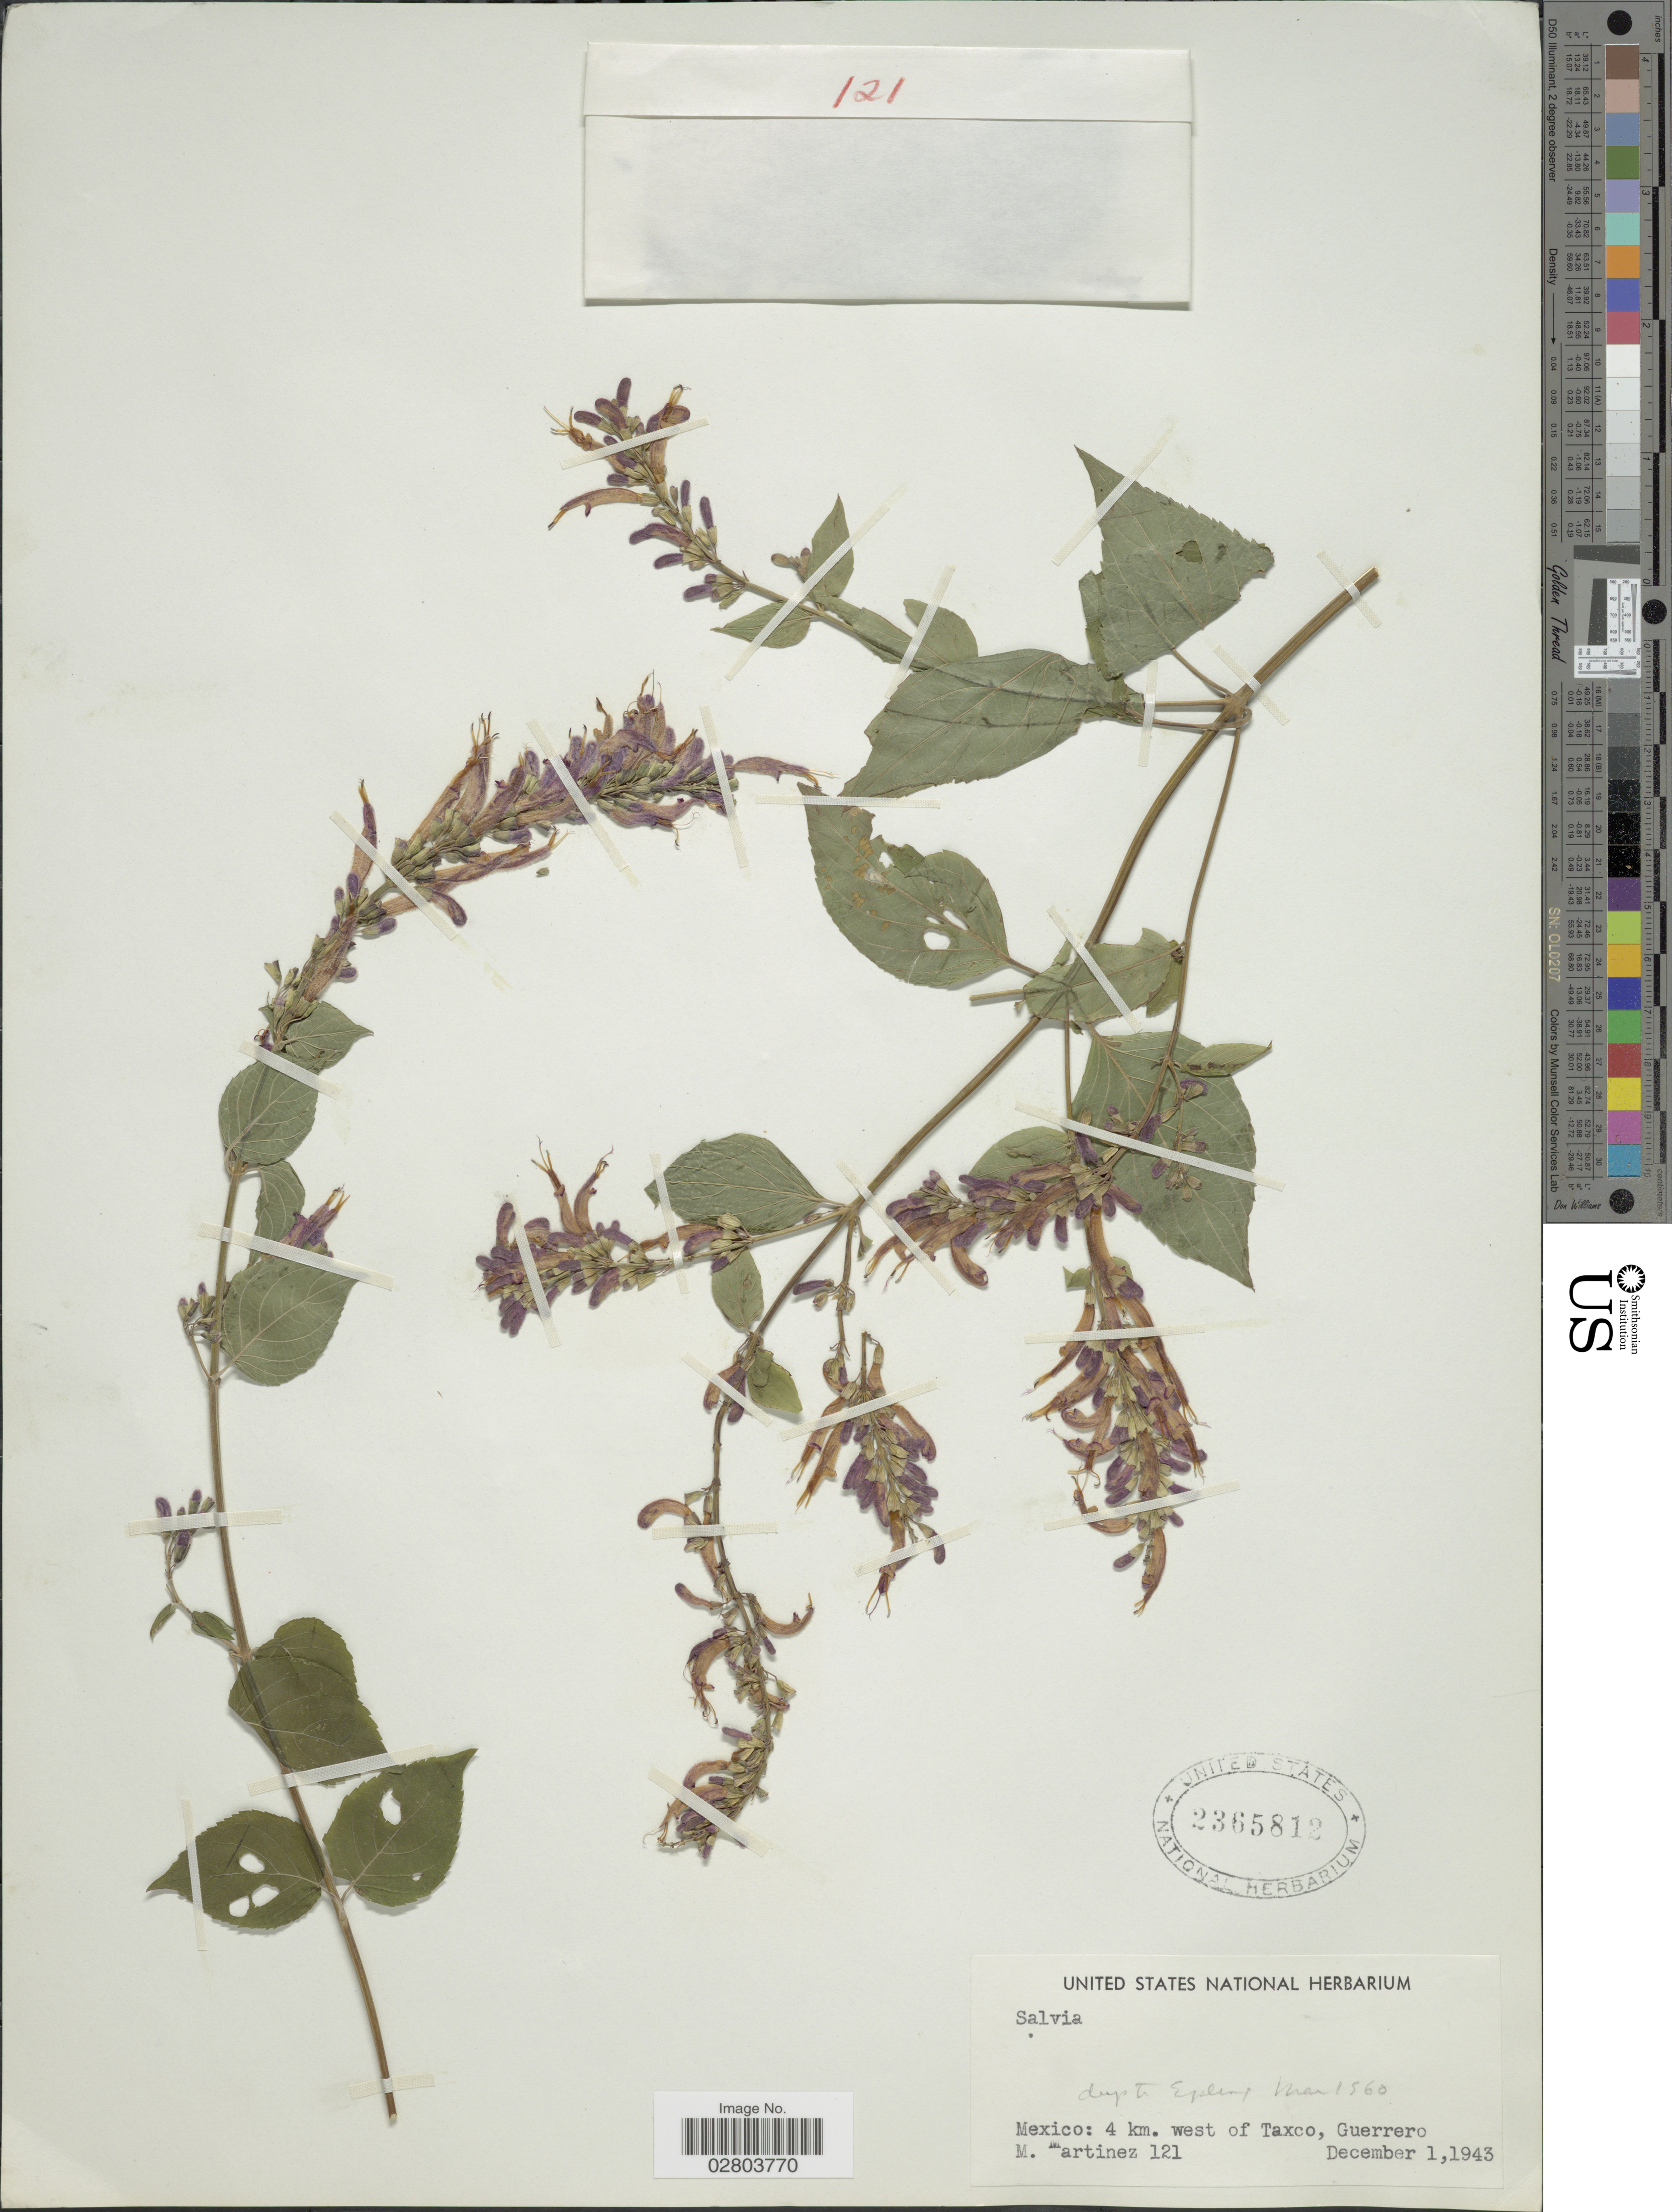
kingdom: Plantae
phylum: Tracheophyta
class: Magnoliopsida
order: Lamiales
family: Lamiaceae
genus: Salvia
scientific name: Salvia sp.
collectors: M. Martinez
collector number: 121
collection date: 1943-12-01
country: Mexico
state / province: Guerrero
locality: Mexico: 4 km. west of Taxco, Guerrero.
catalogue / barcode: US 2365812